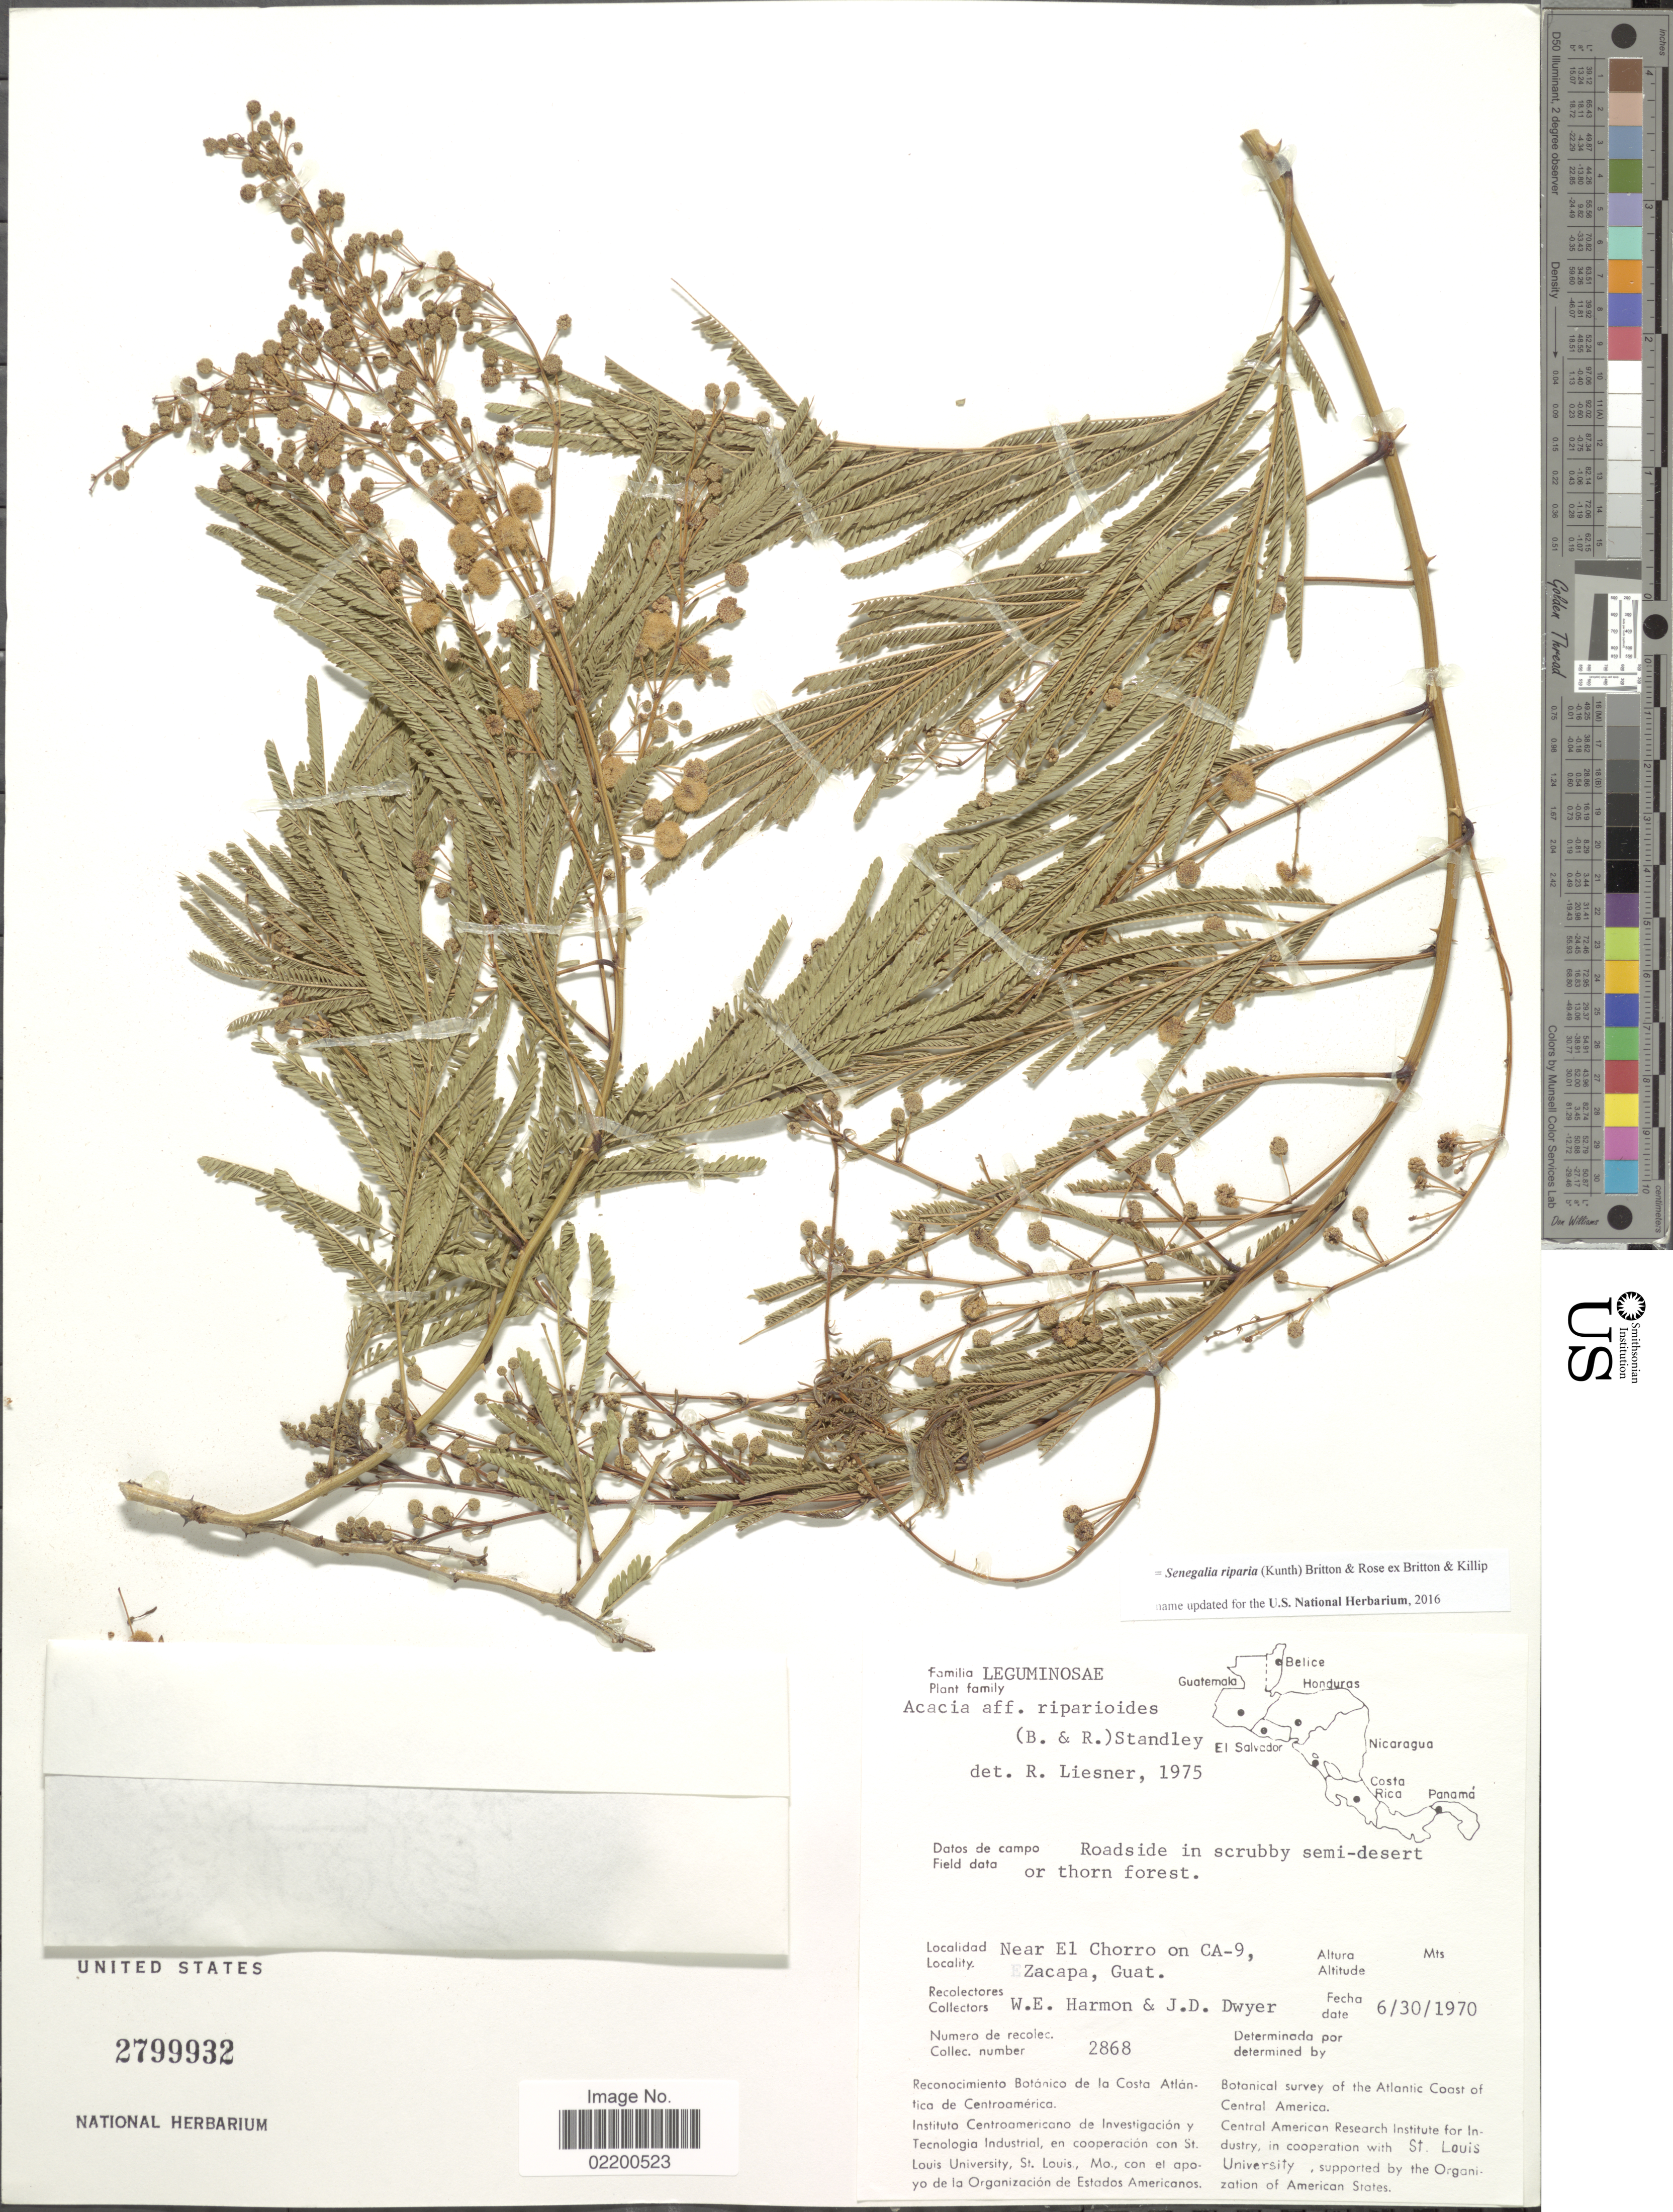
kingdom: Plantae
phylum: Tracheophyta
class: Magnoliopsida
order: Fabales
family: Fabaceae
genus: Senegalia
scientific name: Senegalia riparia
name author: (Kunth) Britton & Rose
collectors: W. E. Harmon & J. D. Dwyer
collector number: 2868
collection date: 1970-06-30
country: Guatemala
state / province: Zacapa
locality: Near El Chorro on CA-9, Zacapa, Guat.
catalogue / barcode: US 2799932